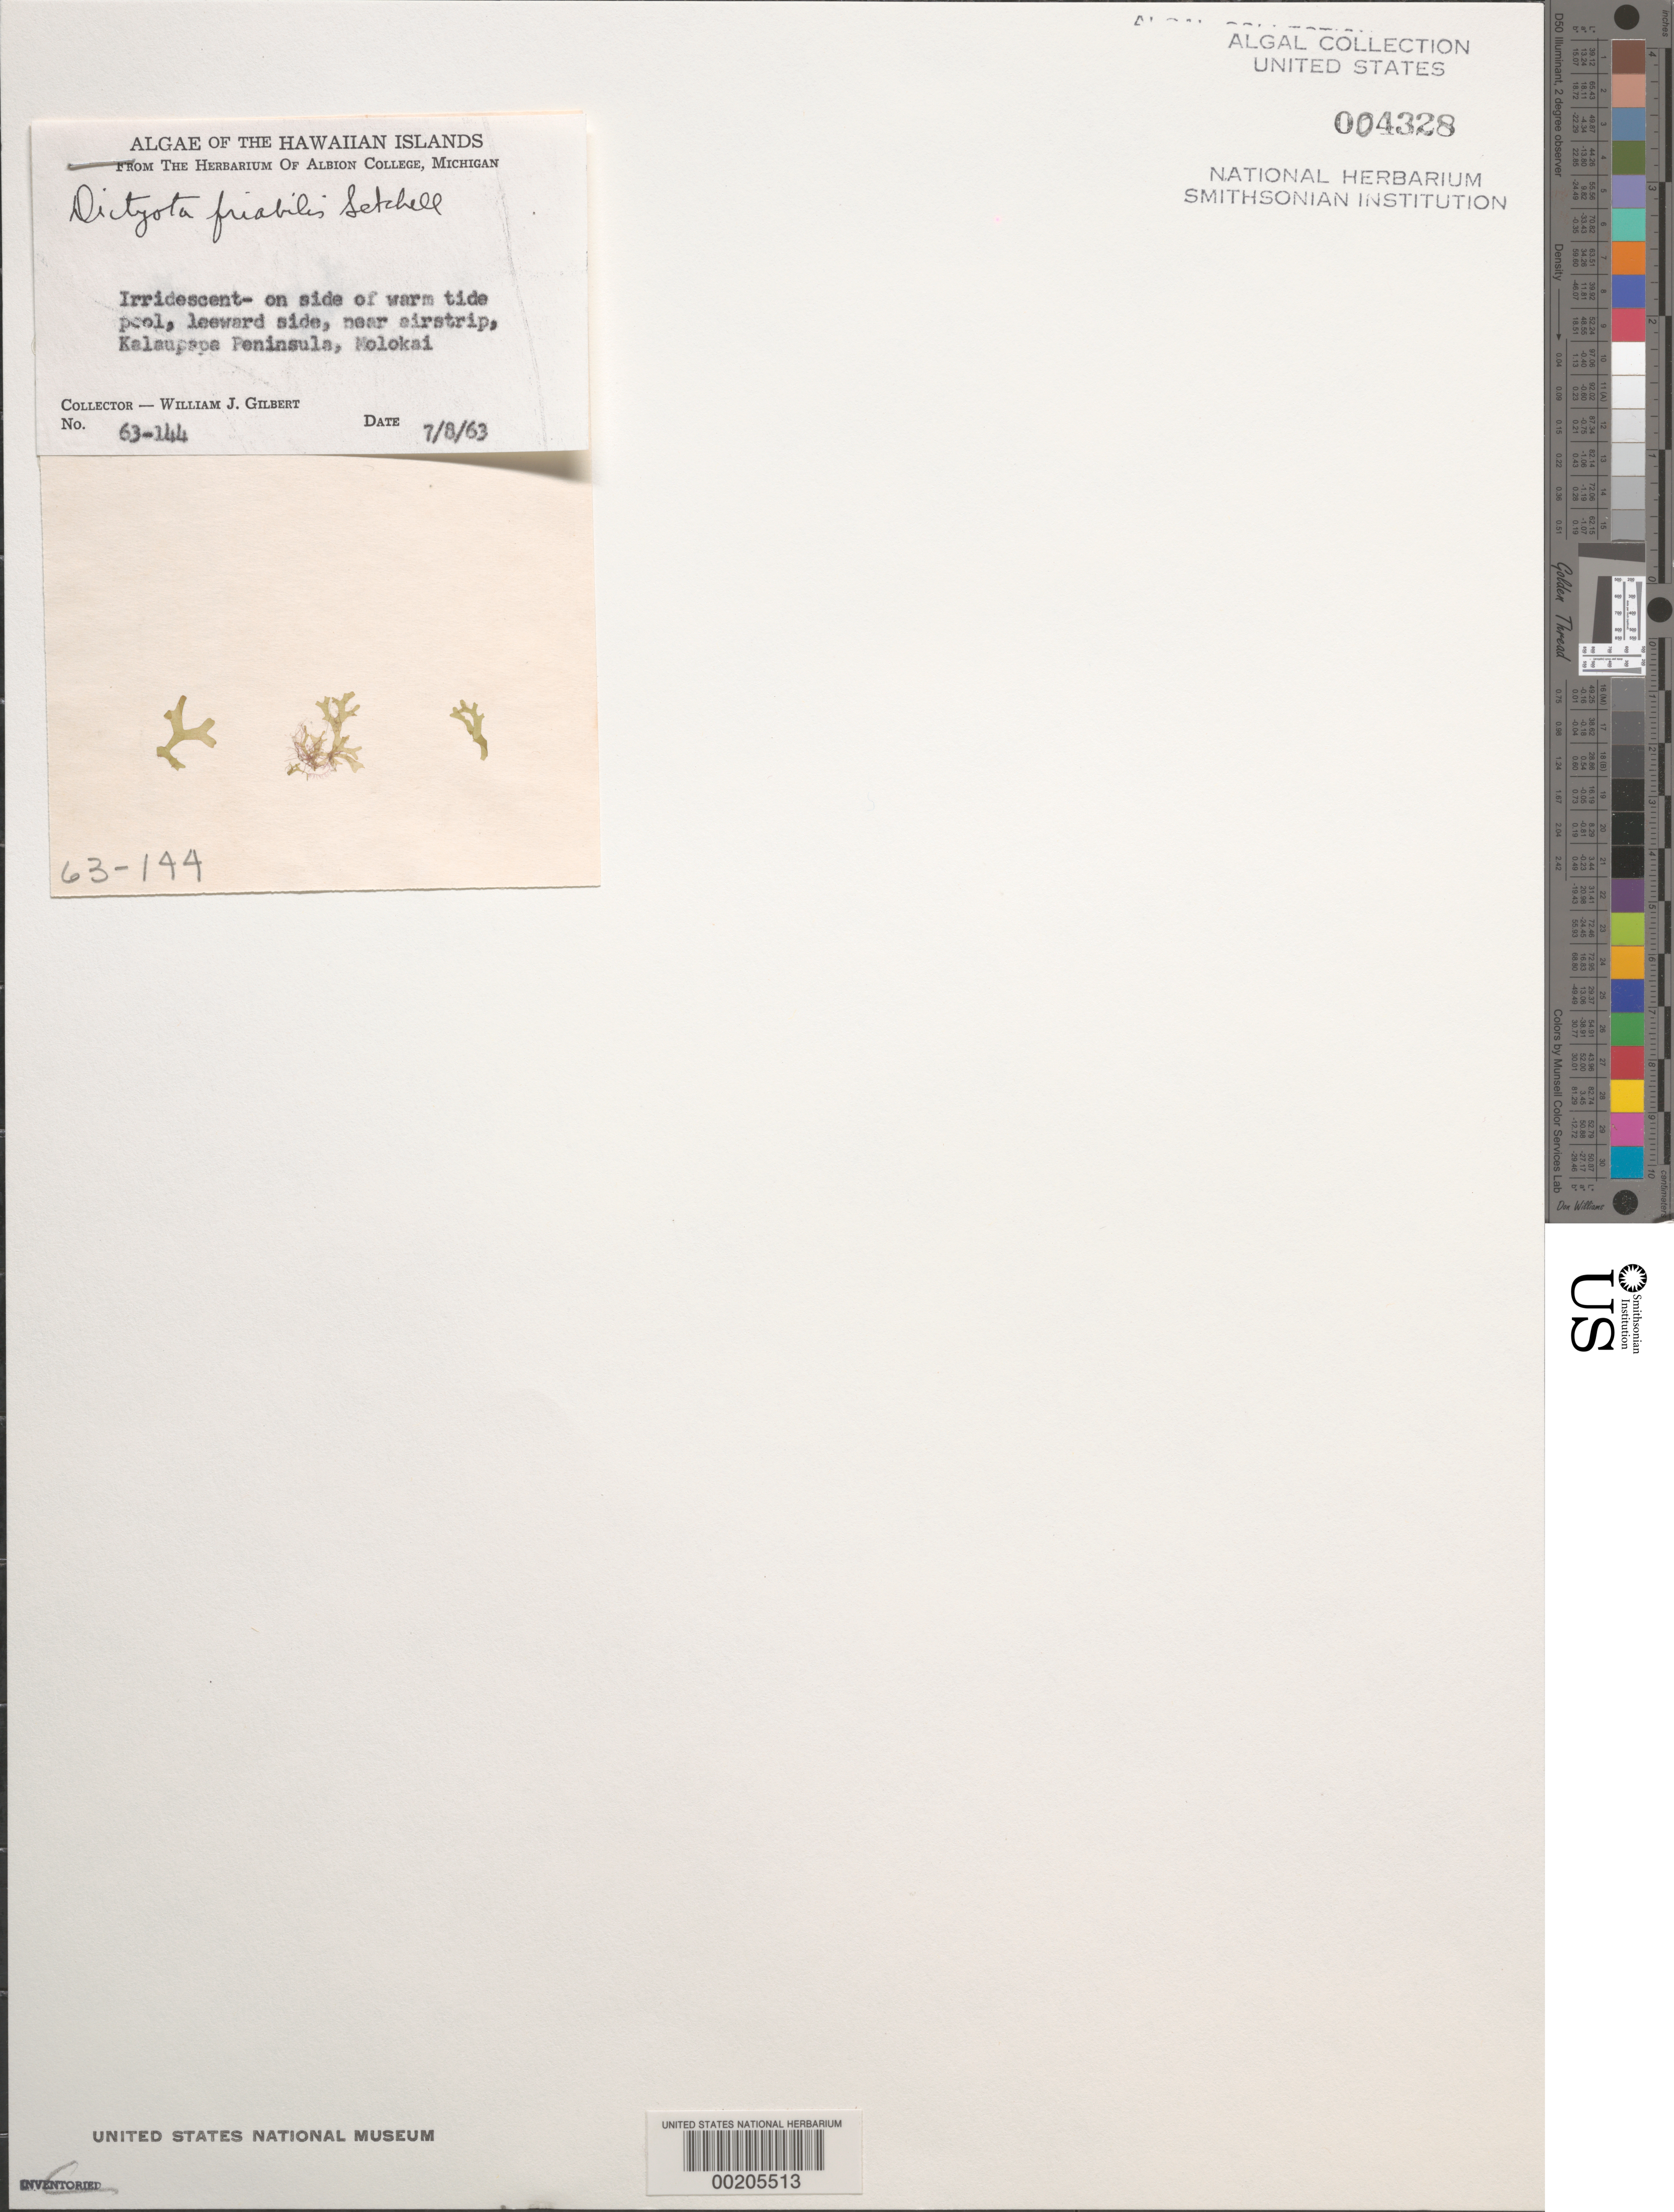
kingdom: Chromista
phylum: Ochrophyta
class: Phaeophyceae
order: Dictyotales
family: Dictyotaceae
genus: Dictyota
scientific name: Dictyota friabilis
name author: Setch.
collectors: W. J. Gilbert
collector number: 63-144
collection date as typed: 08 Jul 1963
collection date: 1963-07-08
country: United States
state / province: Hawaii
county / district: Maui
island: Moloka'i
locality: Kalaupapa Peninsula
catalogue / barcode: US 4328